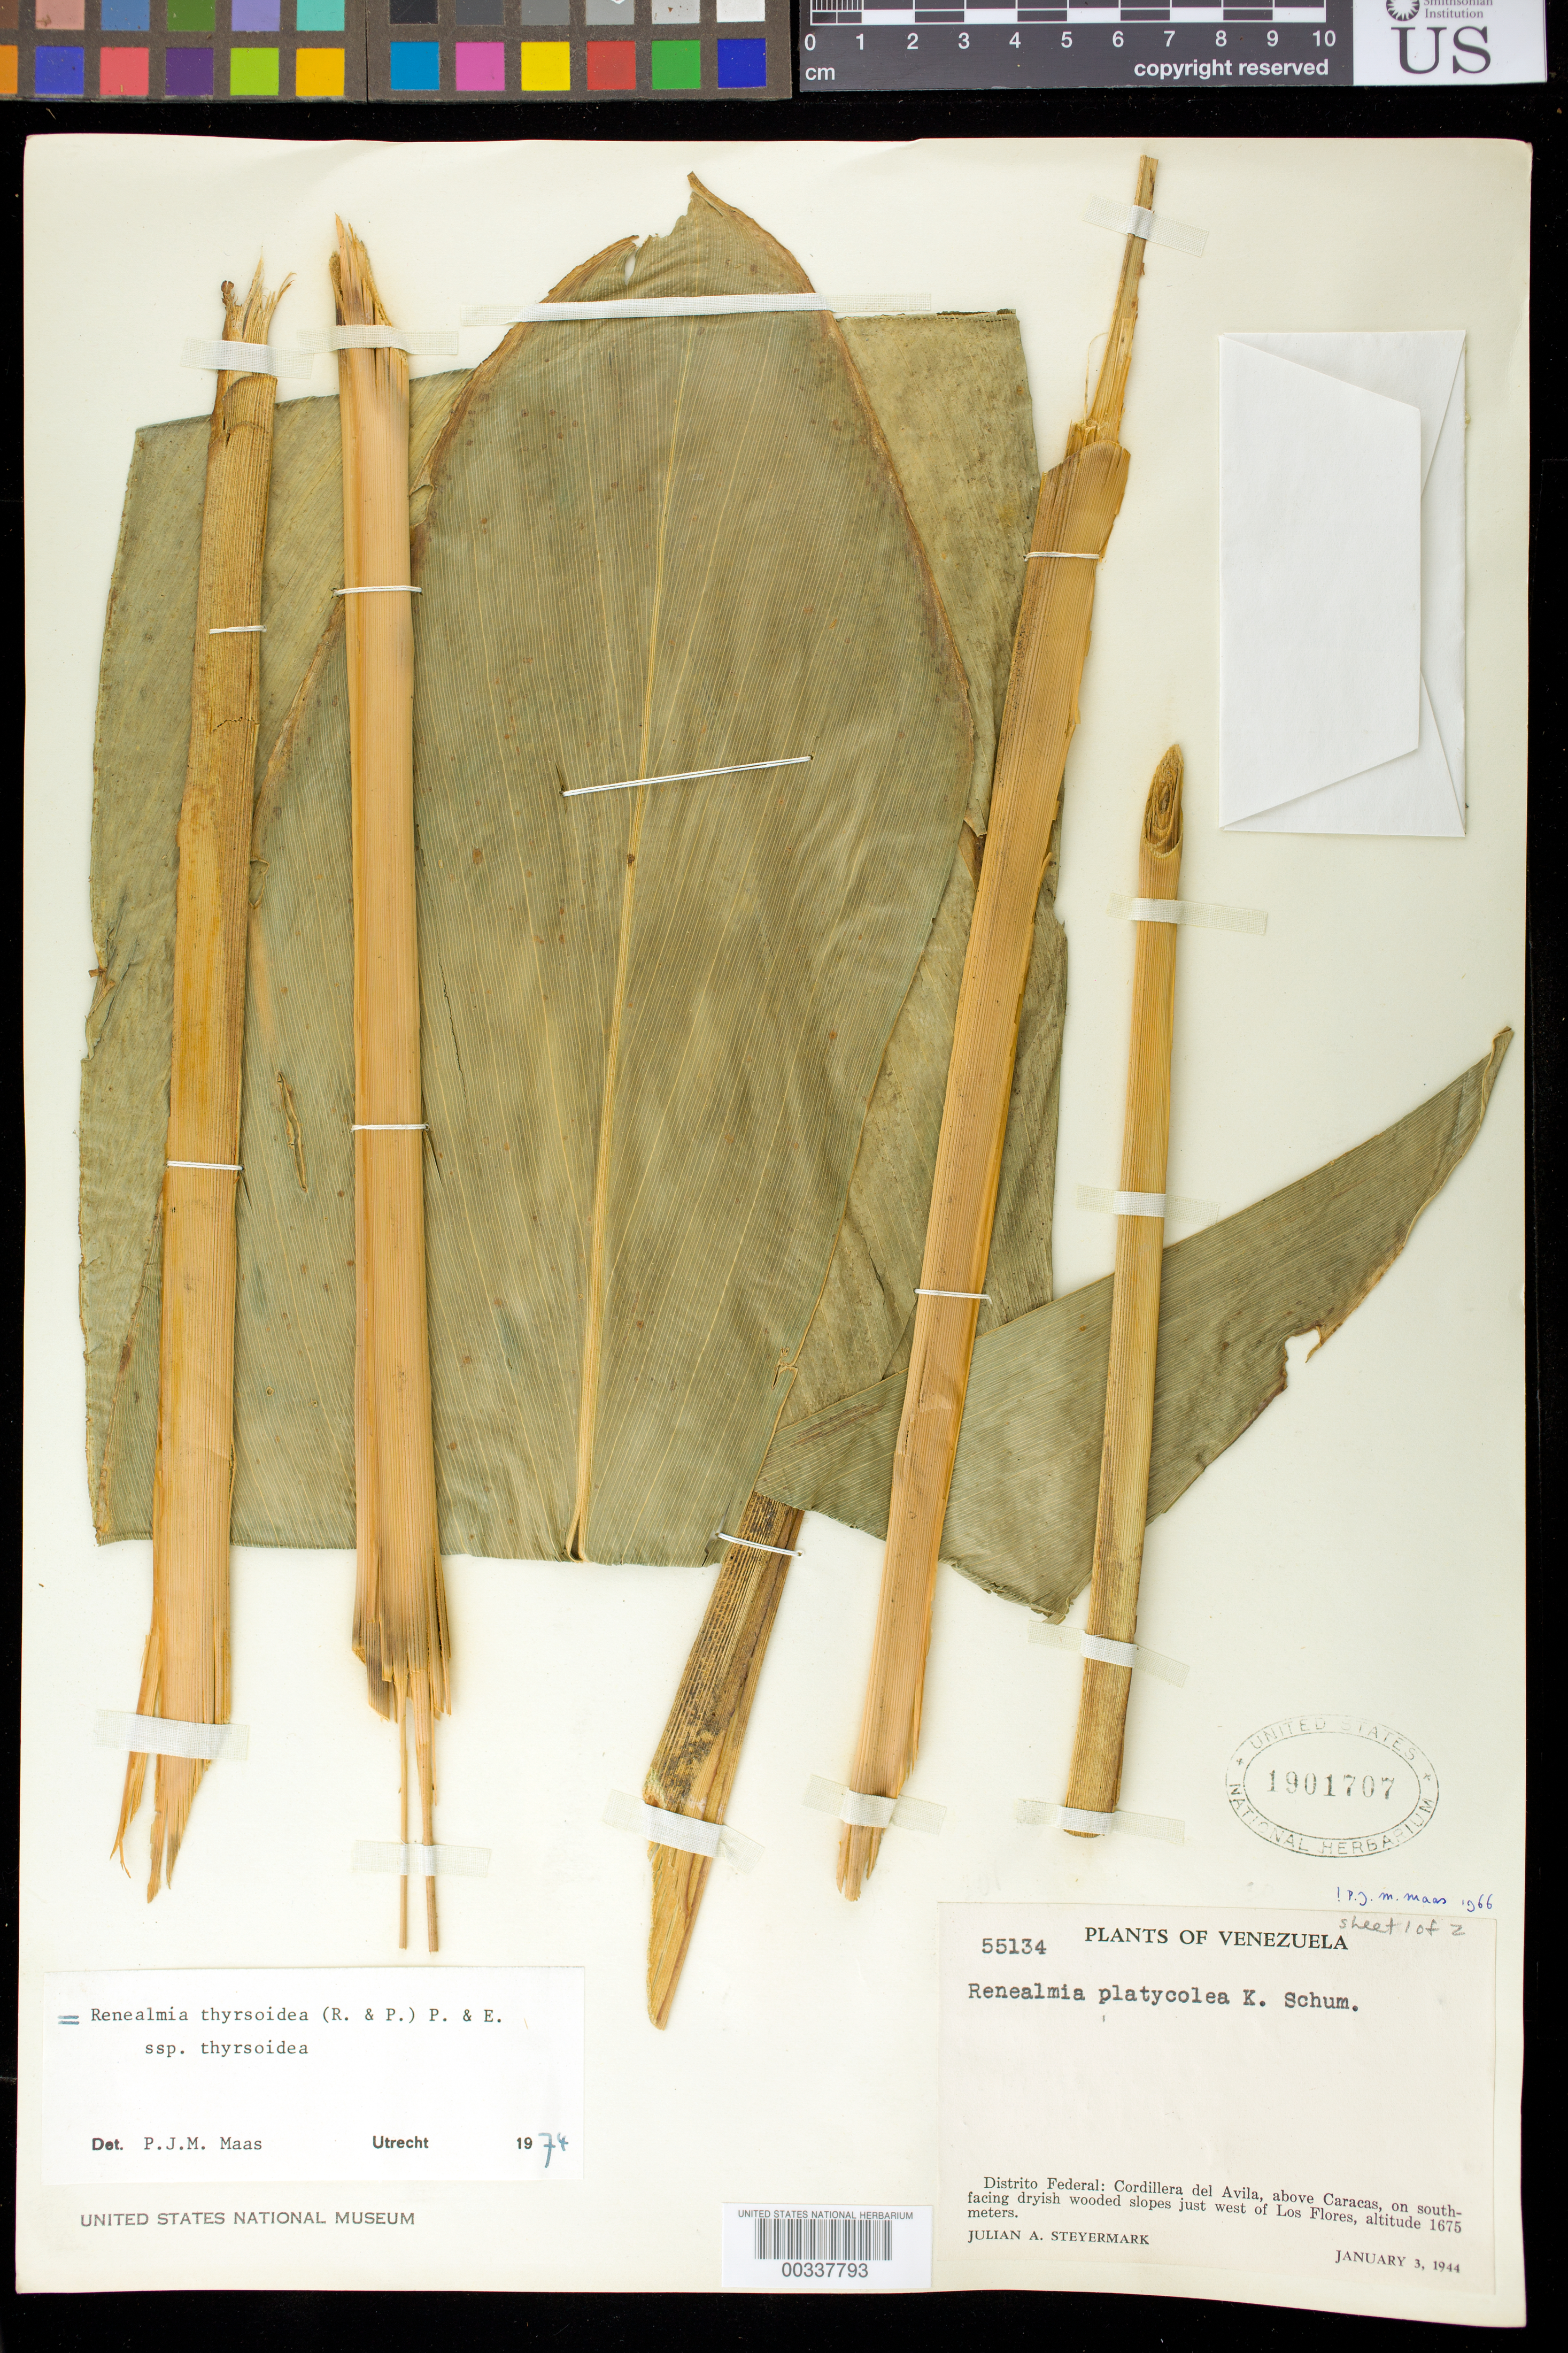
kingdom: Plantae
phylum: Tracheophyta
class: Liliopsida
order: Zingiberales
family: Zingiberaceae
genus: Renealmia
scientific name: Renealmia thyrsoidea subsp. thyrsoidea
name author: (Ruiz & Pav.) Poepp. & Endl.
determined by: Maas, Paul J. M.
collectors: J. Steyermark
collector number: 55134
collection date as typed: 03 Jan 1944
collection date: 1944-01-03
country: Venezuela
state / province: Distrito Federal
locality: Cordillera del avila, above caracas, on s-facing dryish wooded slopes just w of los flores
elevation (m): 1675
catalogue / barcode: US 1901707